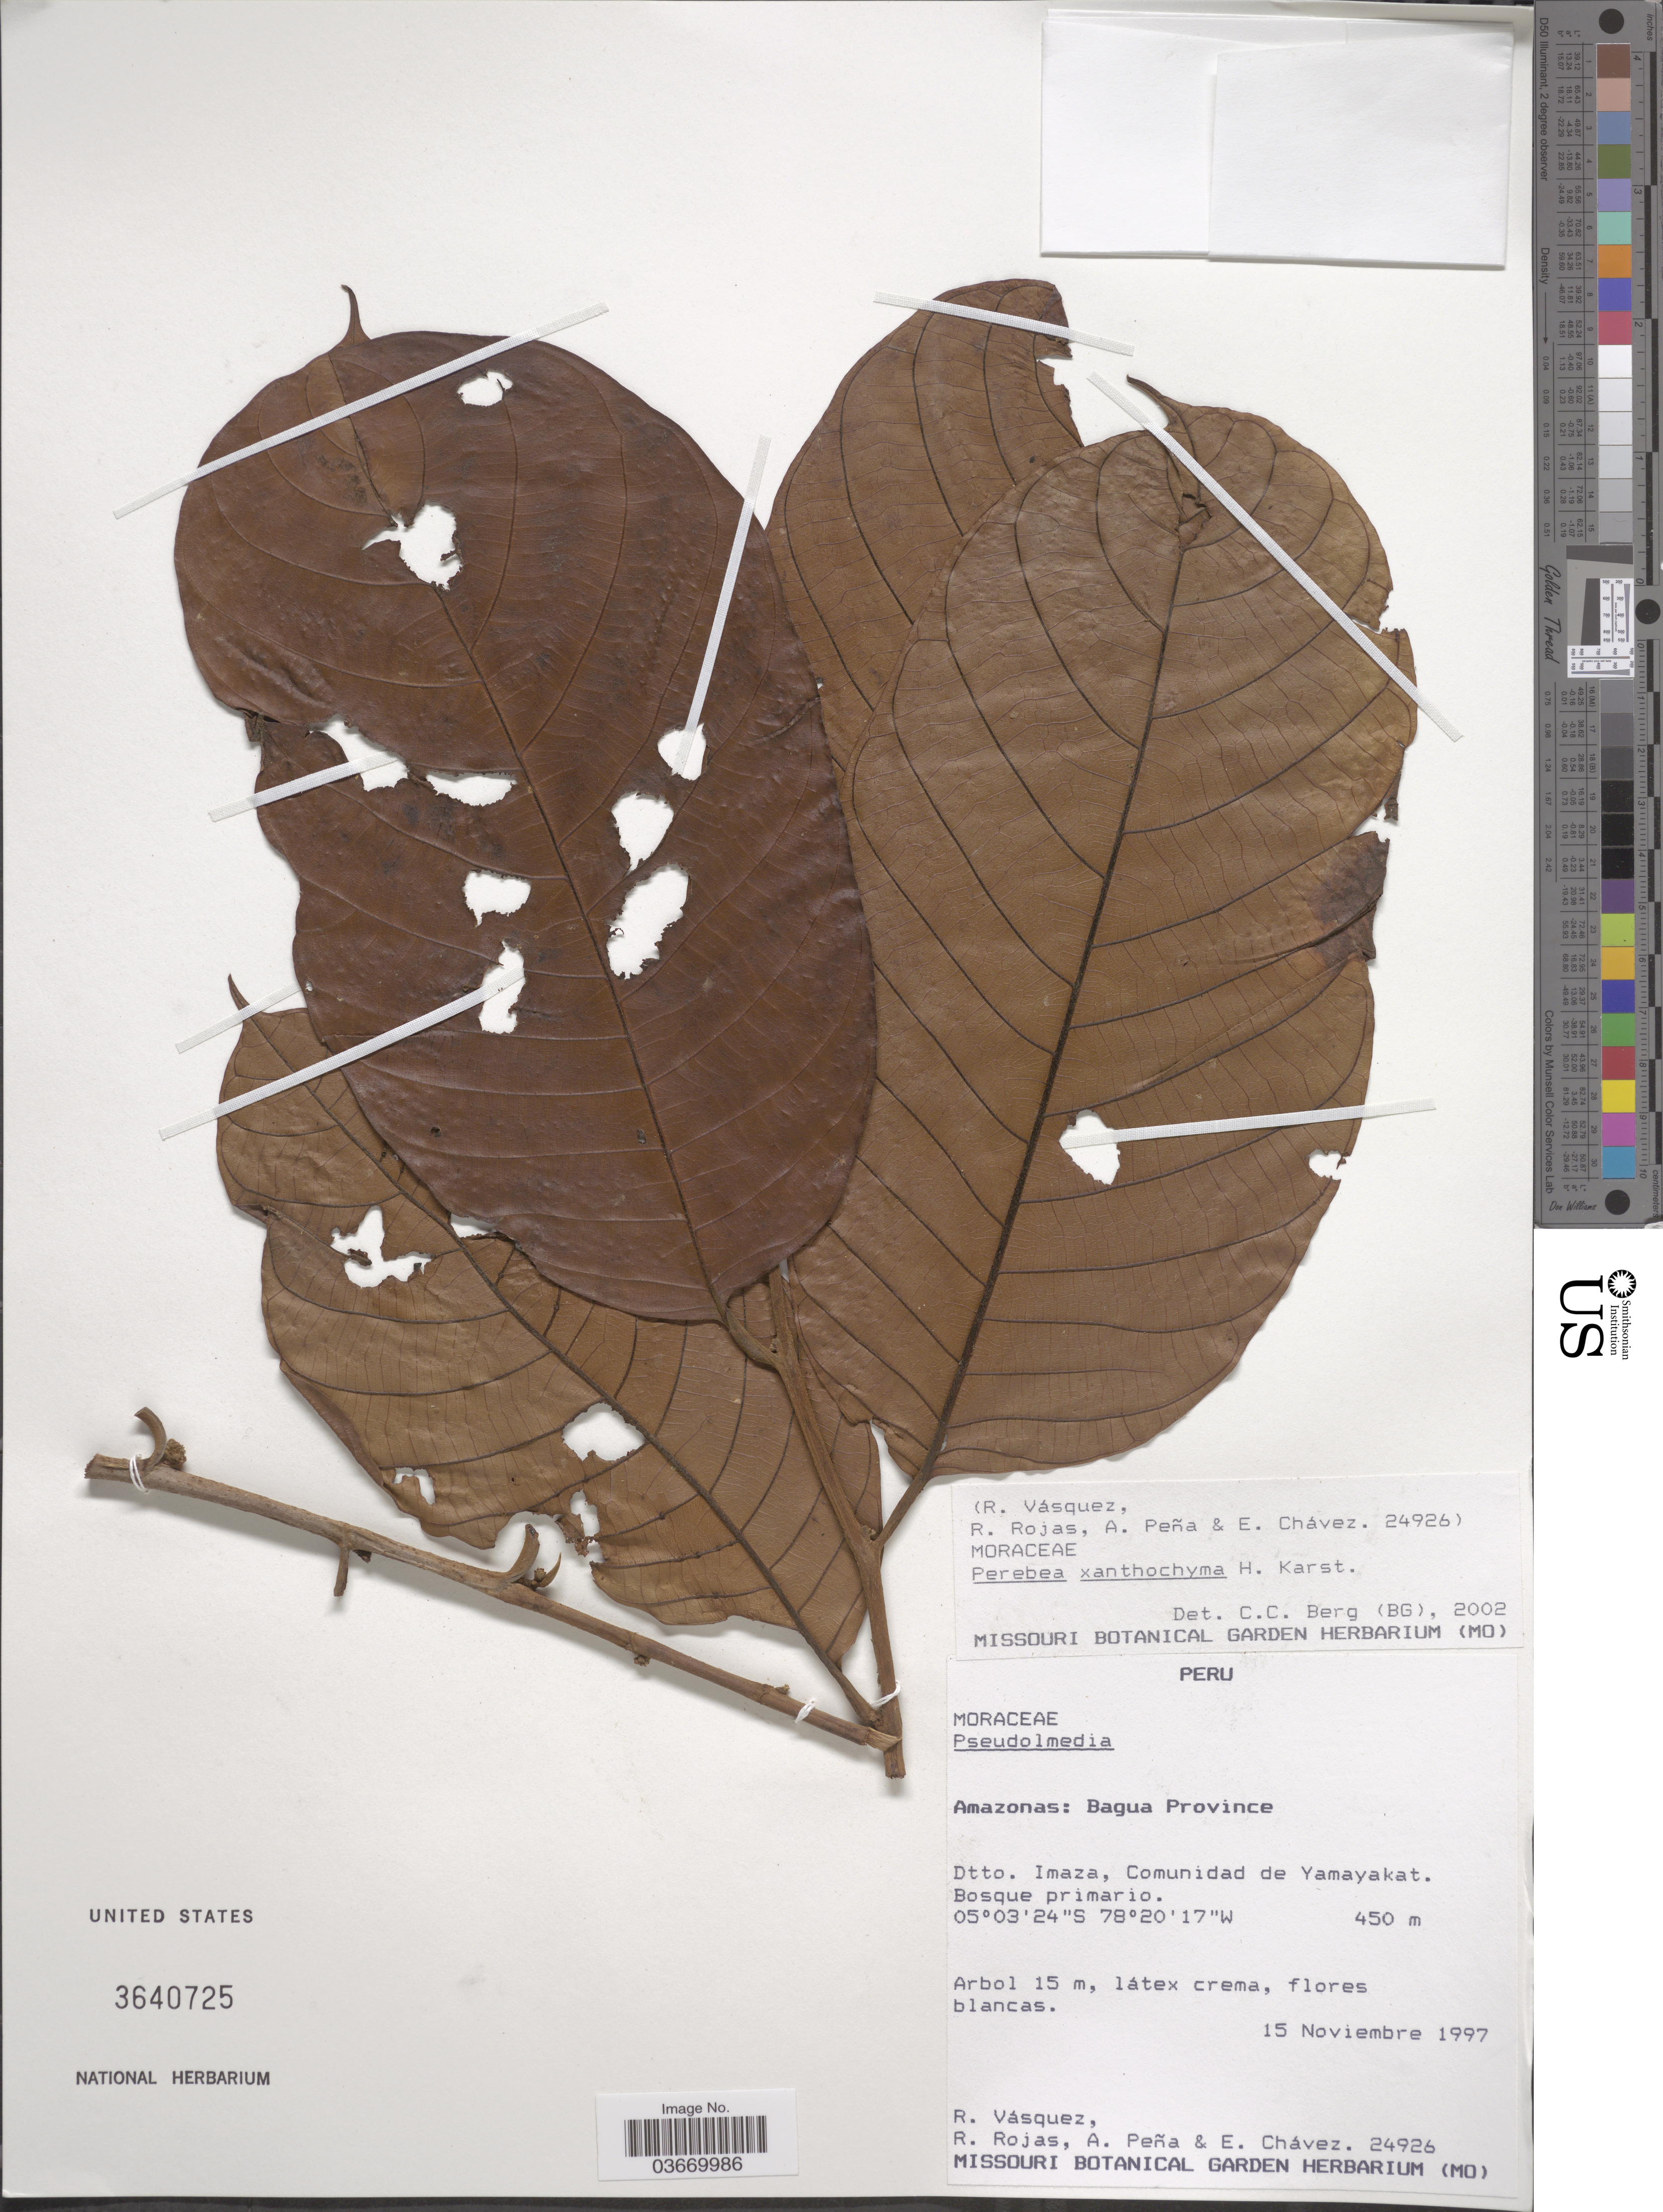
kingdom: Plantae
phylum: Tracheophyta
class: Magnoliopsida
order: Rosales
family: Moraceae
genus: Perebea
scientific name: Perebea xanthochyma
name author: H. Karst.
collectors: R. Vásquez, R. Rojas, A. Peña & E. Chávez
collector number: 24926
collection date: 1997-11-15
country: Peru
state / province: Amazonas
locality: Bagua Province. Dtto. Imaza, Comunidad de Yamayakat.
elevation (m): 450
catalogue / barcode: US 3640725